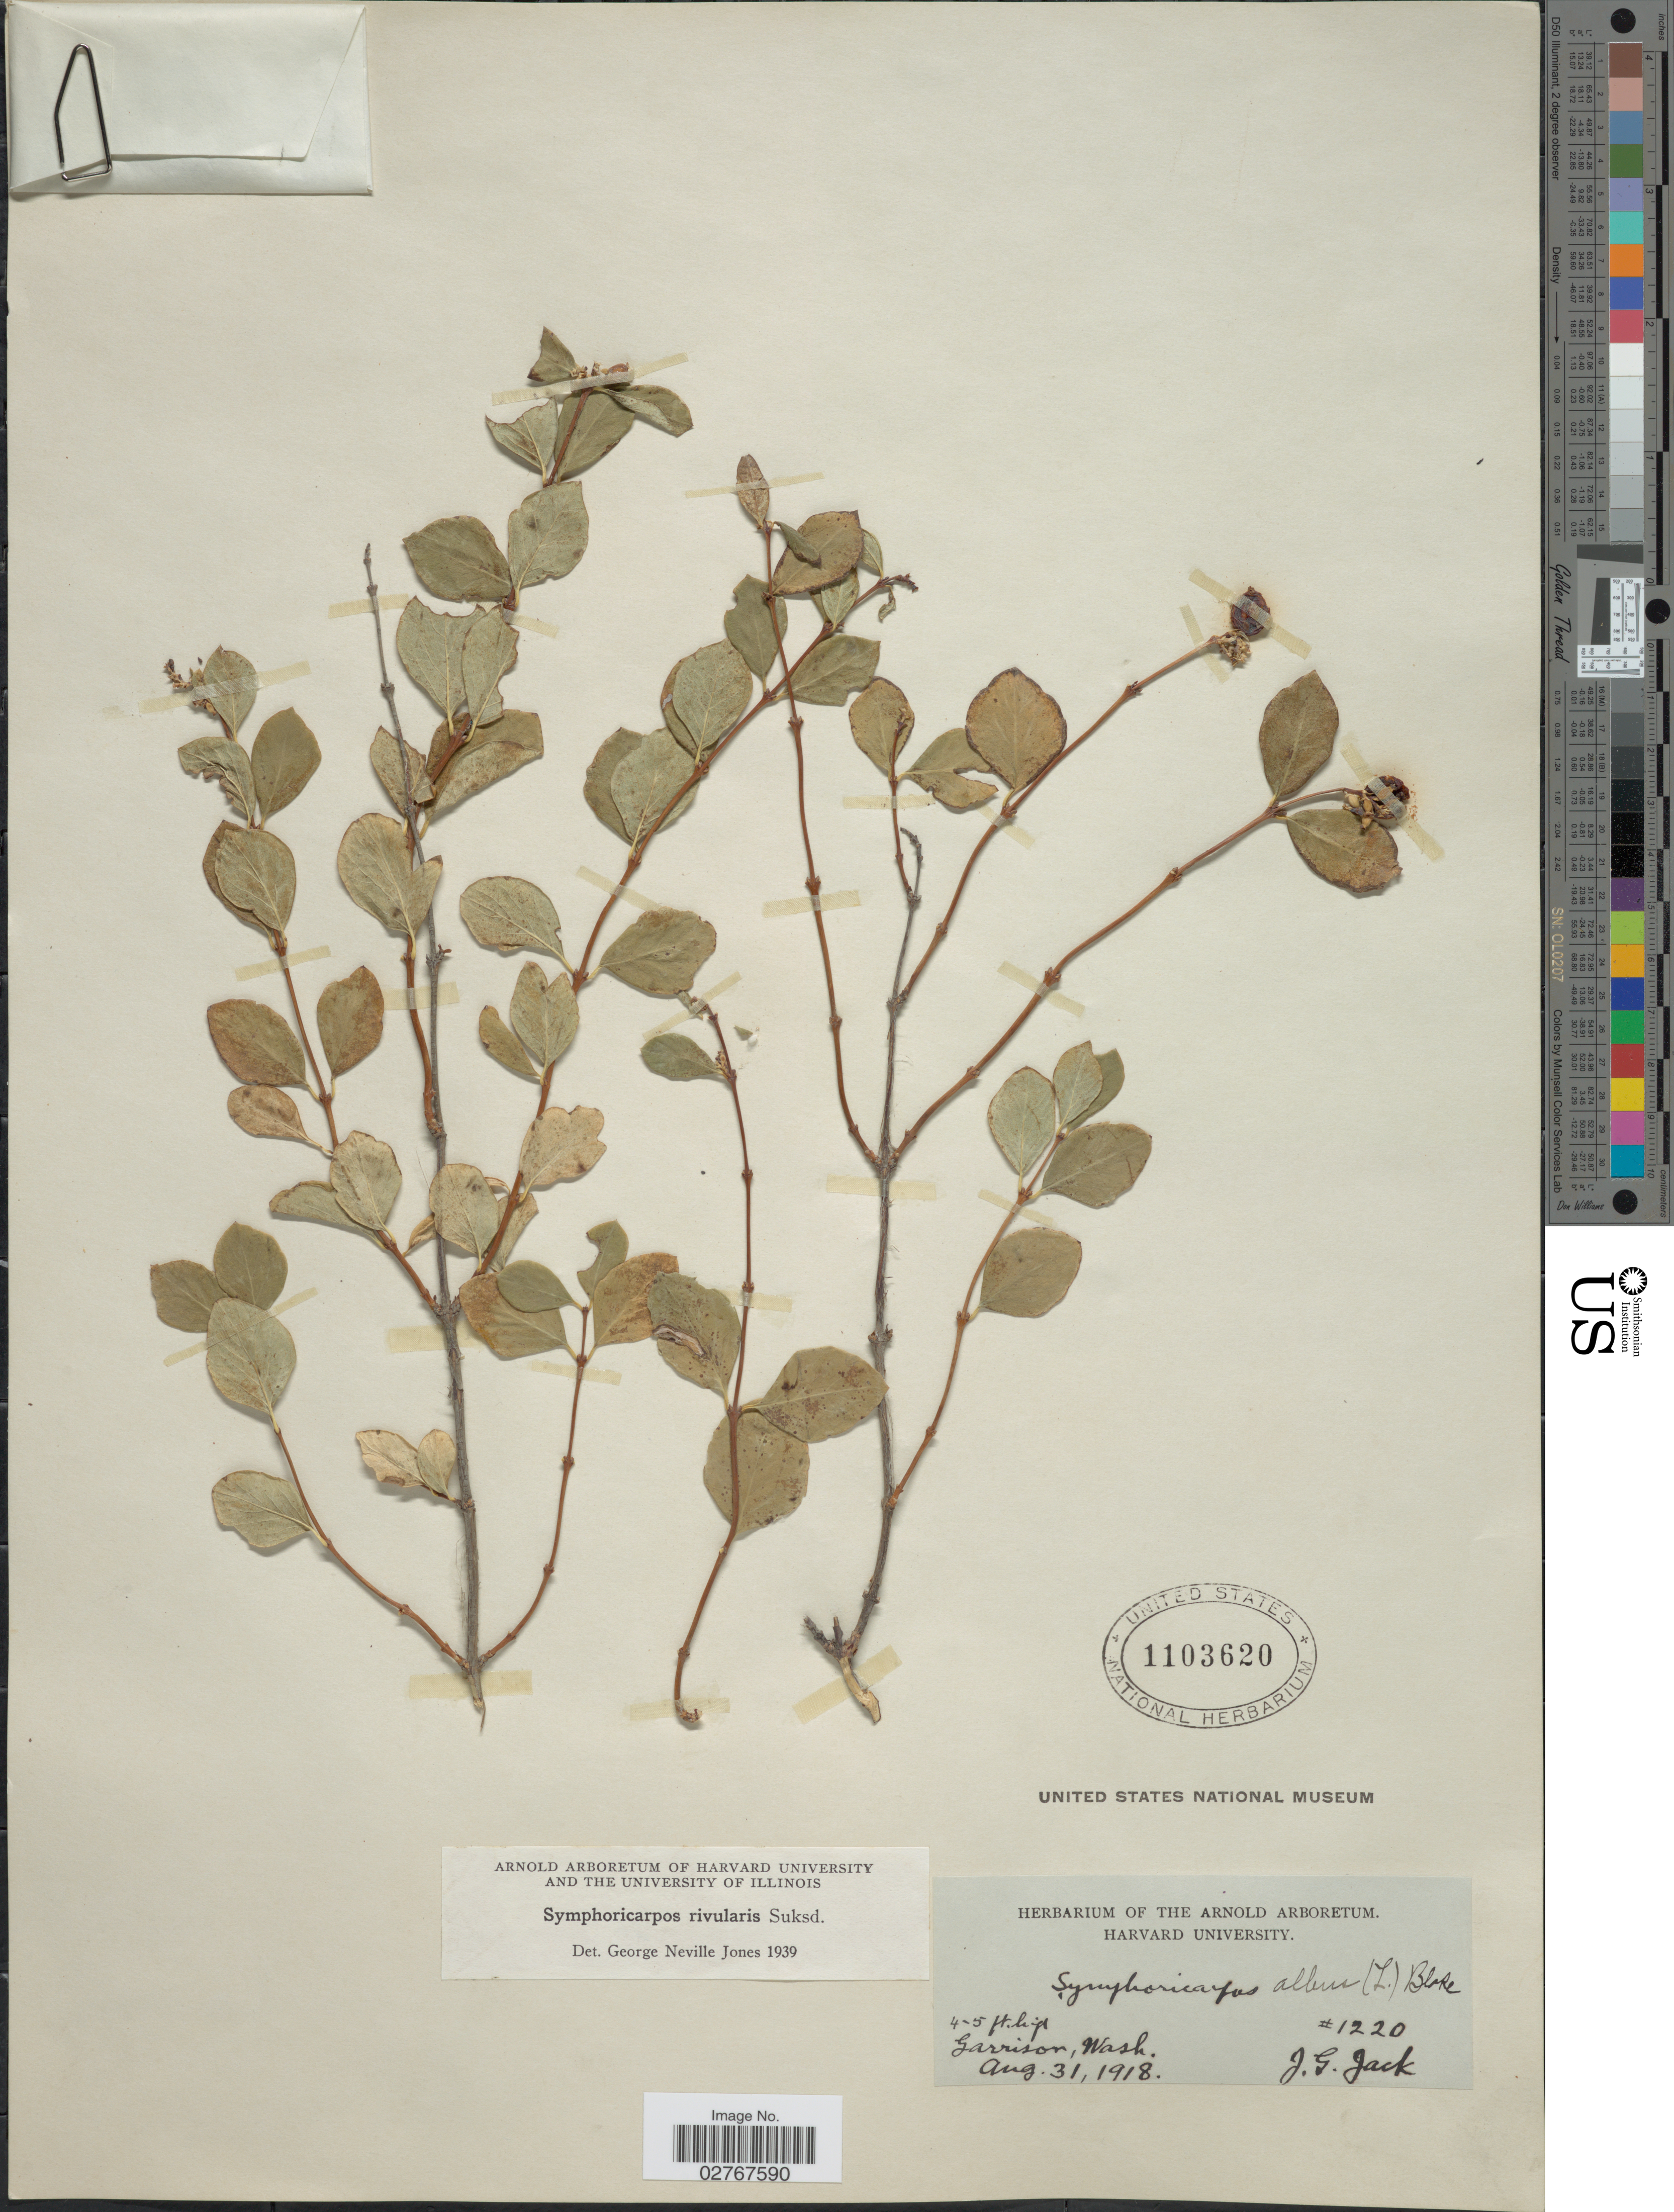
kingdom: Plantae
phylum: Tracheophyta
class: Magnoliopsida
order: Dipsacales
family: Caprifoliaceae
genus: Symphoricarpos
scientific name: Symphoricarpos rivularis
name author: Suksd.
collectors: J. G. Jack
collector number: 1220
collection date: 1918-08-31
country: United States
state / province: Washington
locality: Garrison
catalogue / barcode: US 1103620